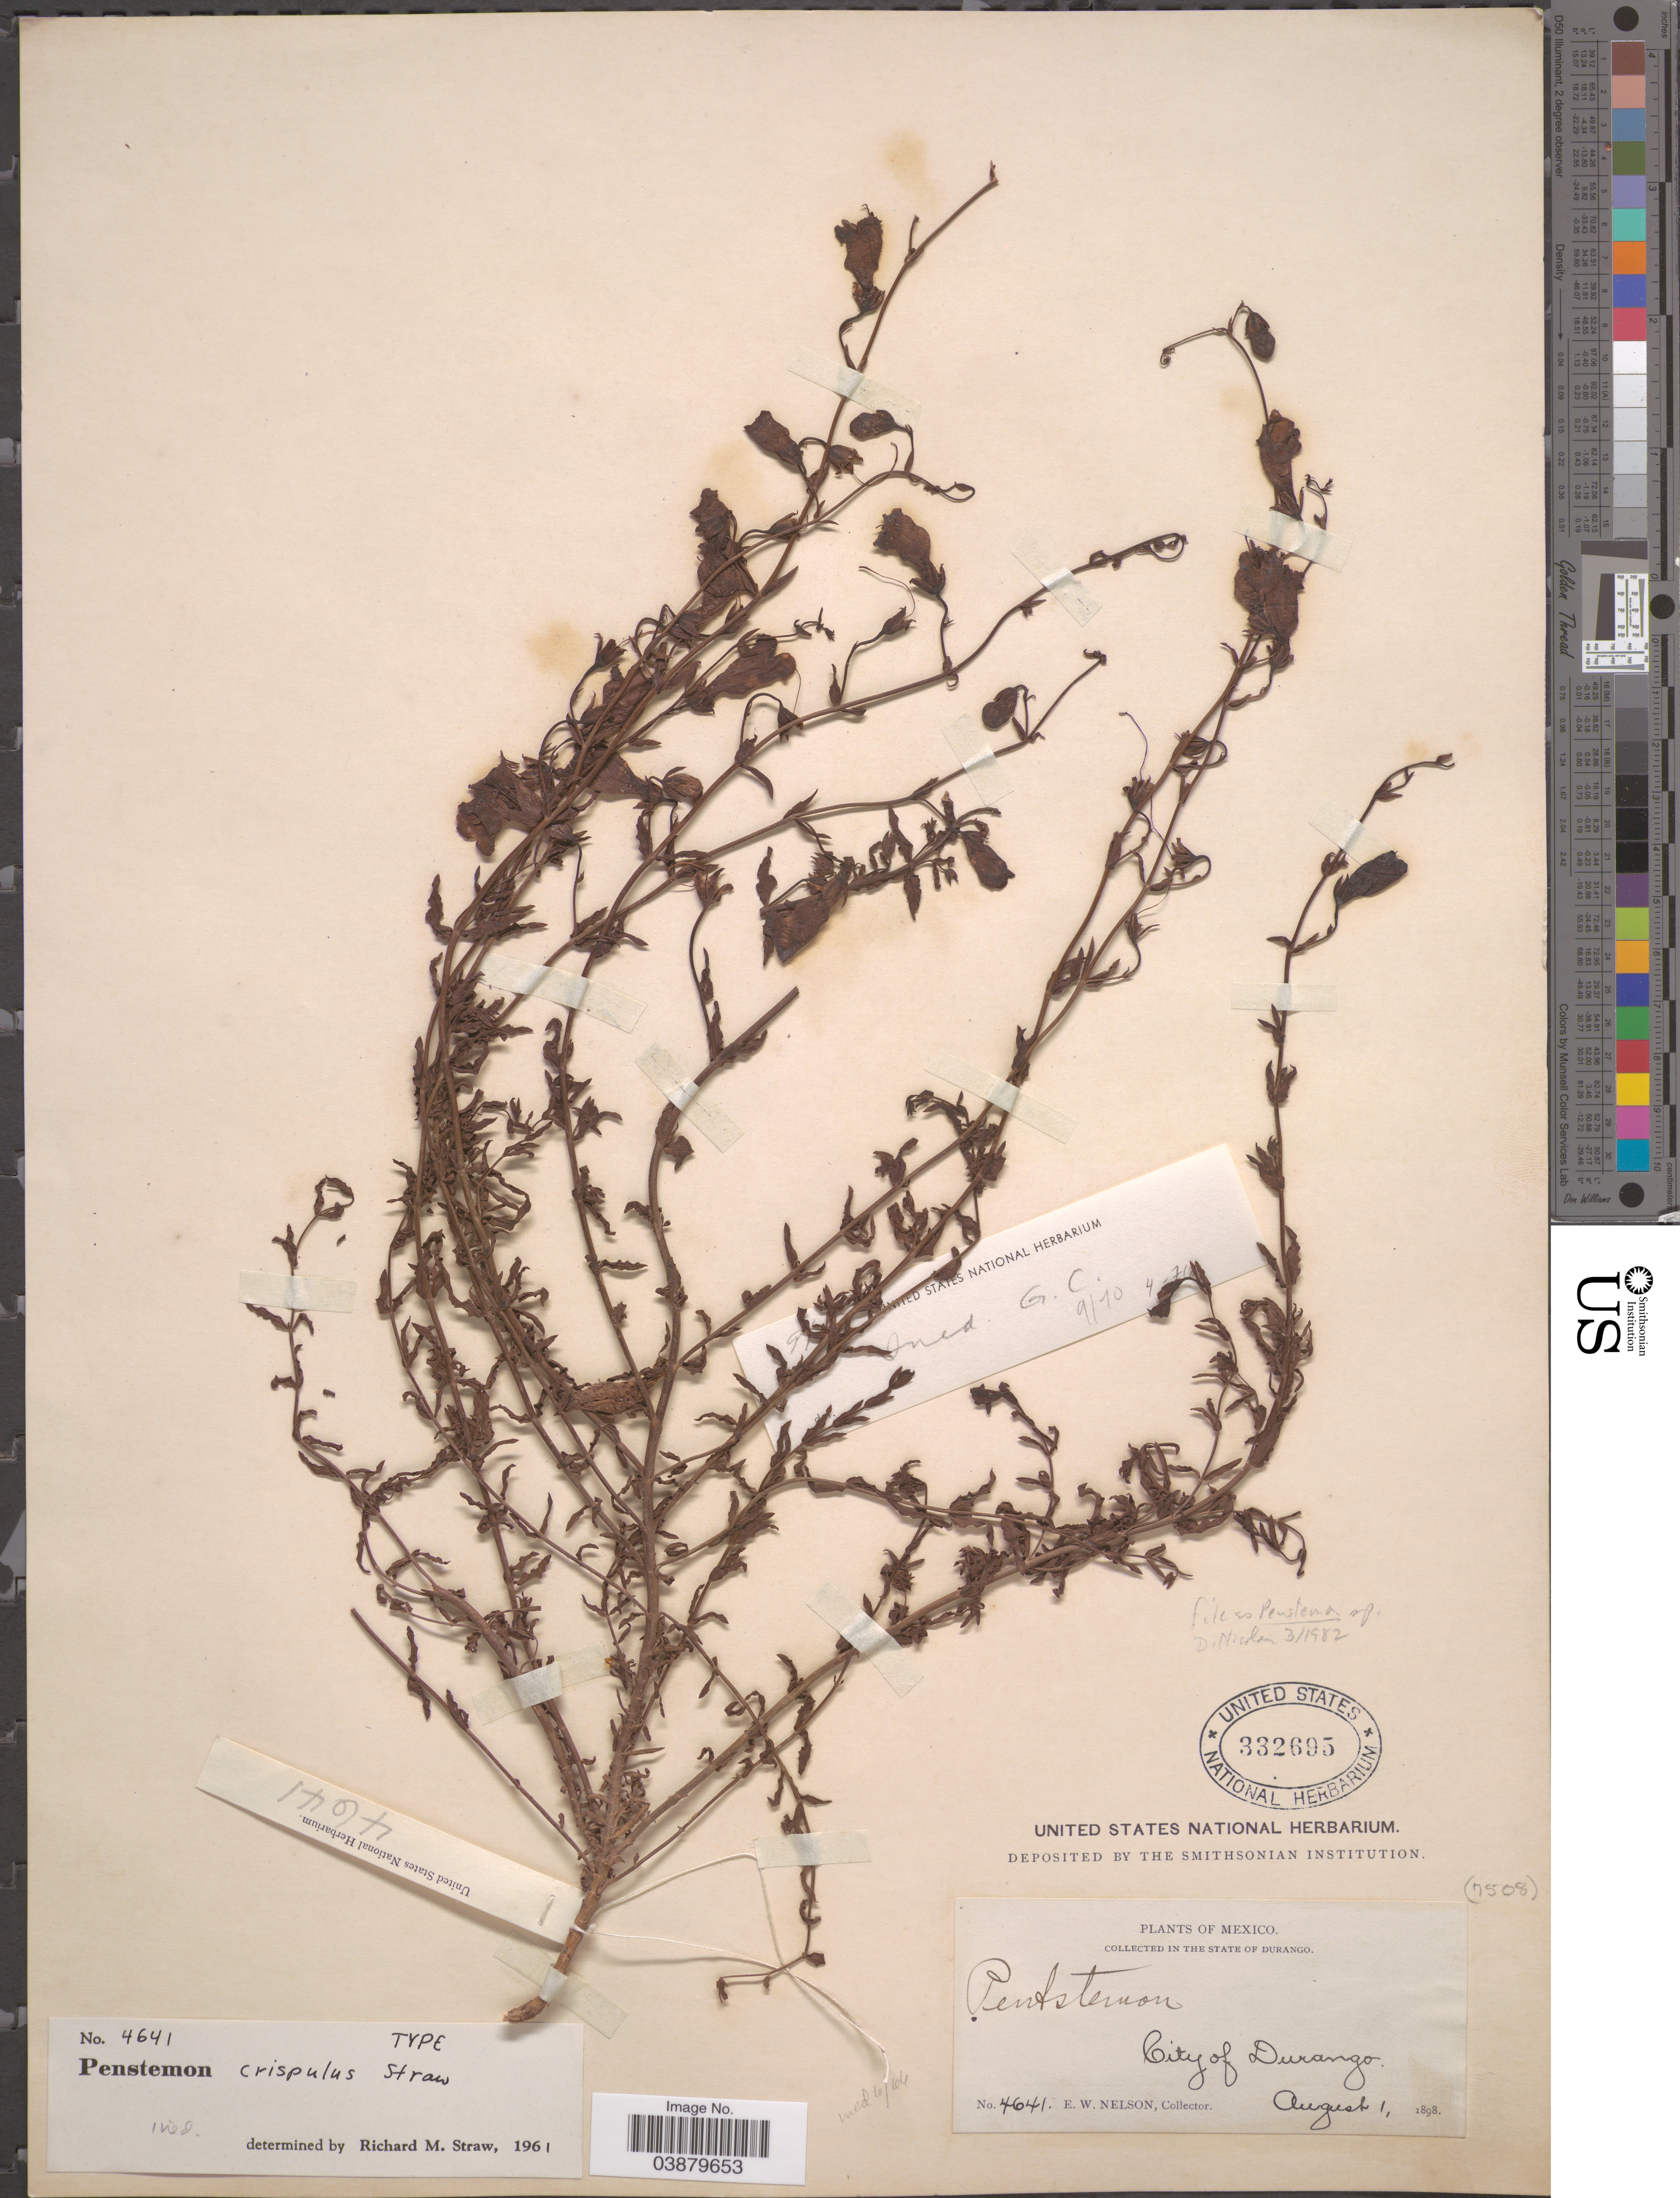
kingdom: Plantae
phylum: Tracheophyta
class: Magnoliopsida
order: Lamiales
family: Plantaginaceae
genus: Penstemon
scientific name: Penstemon crispulus Straw sp. nov. ined.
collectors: E. W. Nelson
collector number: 4641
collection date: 1898-08-01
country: Mexico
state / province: Durango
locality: City of Durango.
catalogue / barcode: US 332695